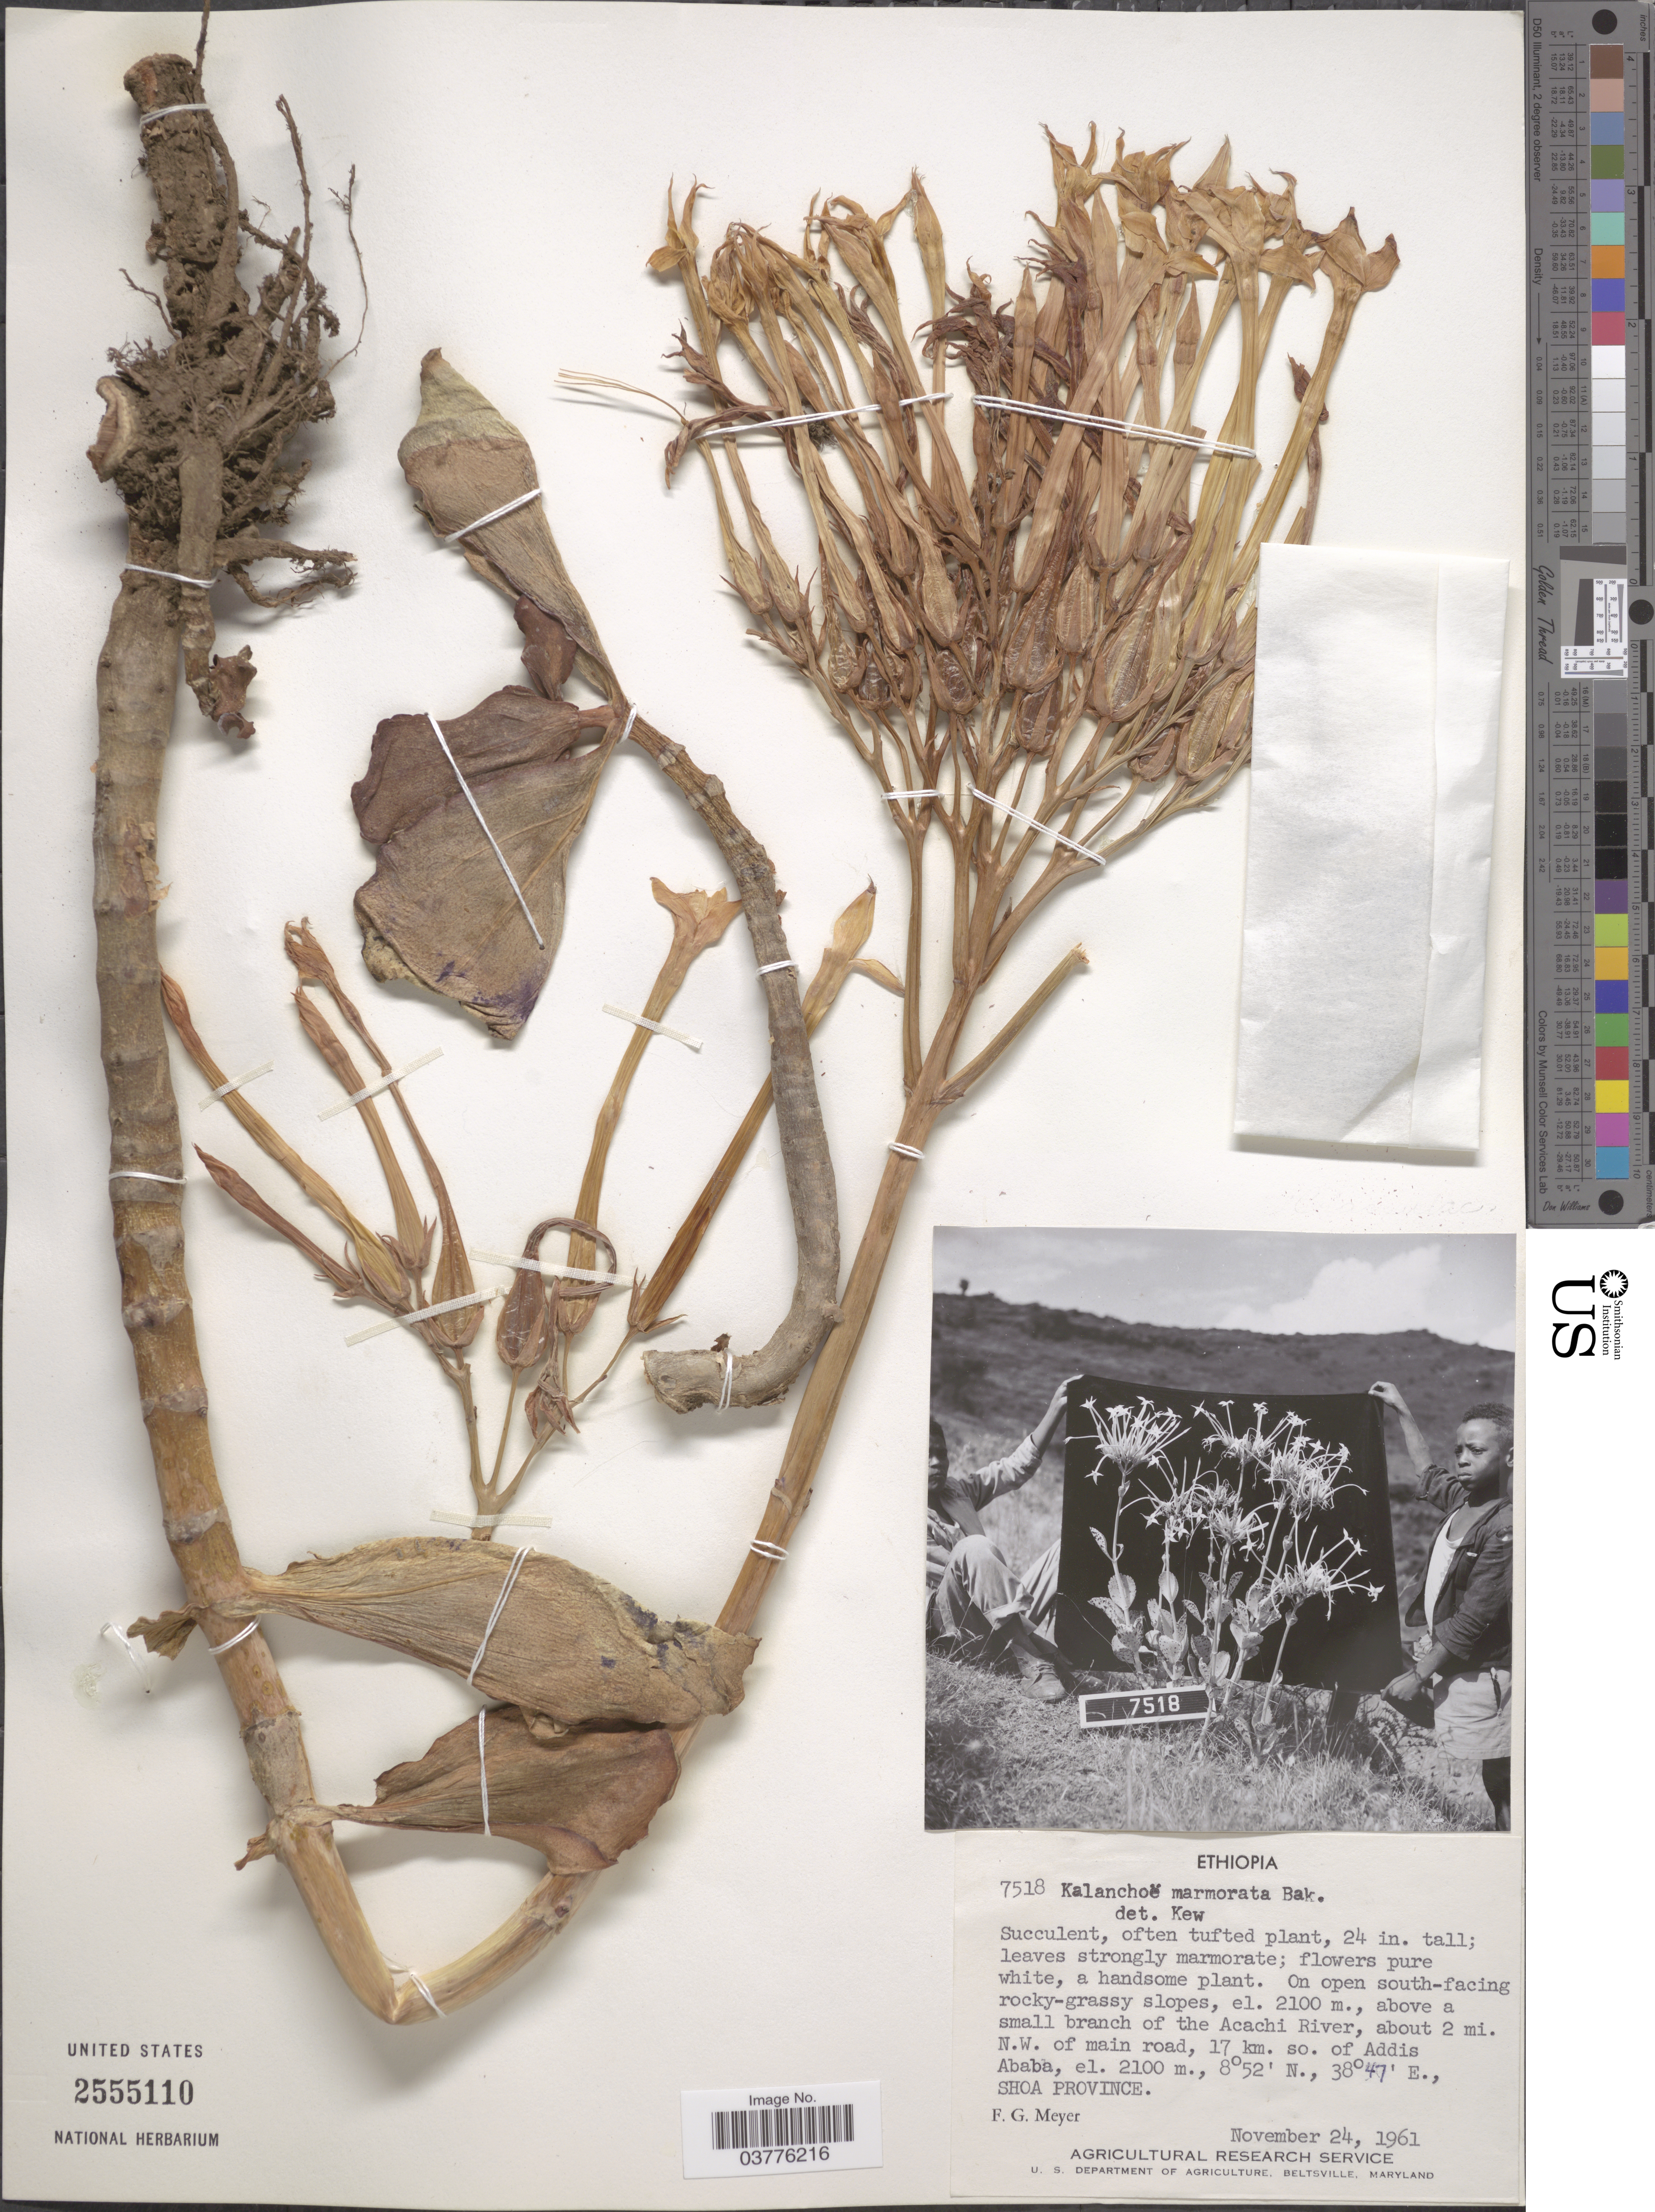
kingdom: Plantae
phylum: Tracheophyta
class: Magnoliopsida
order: Saxifragales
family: Crassulaceae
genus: Kalanchoe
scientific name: Kalanchoe marmorata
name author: Baker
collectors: F. G. Meyer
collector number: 7518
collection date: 1961-11-24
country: Ethiopia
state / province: Addis Ababa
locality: Above a small branch of the Acachi River, about 2 mi. N. W. of main road, 17 km. so. of Addis Ababa. Shoa Province.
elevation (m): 2100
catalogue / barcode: US 2555110